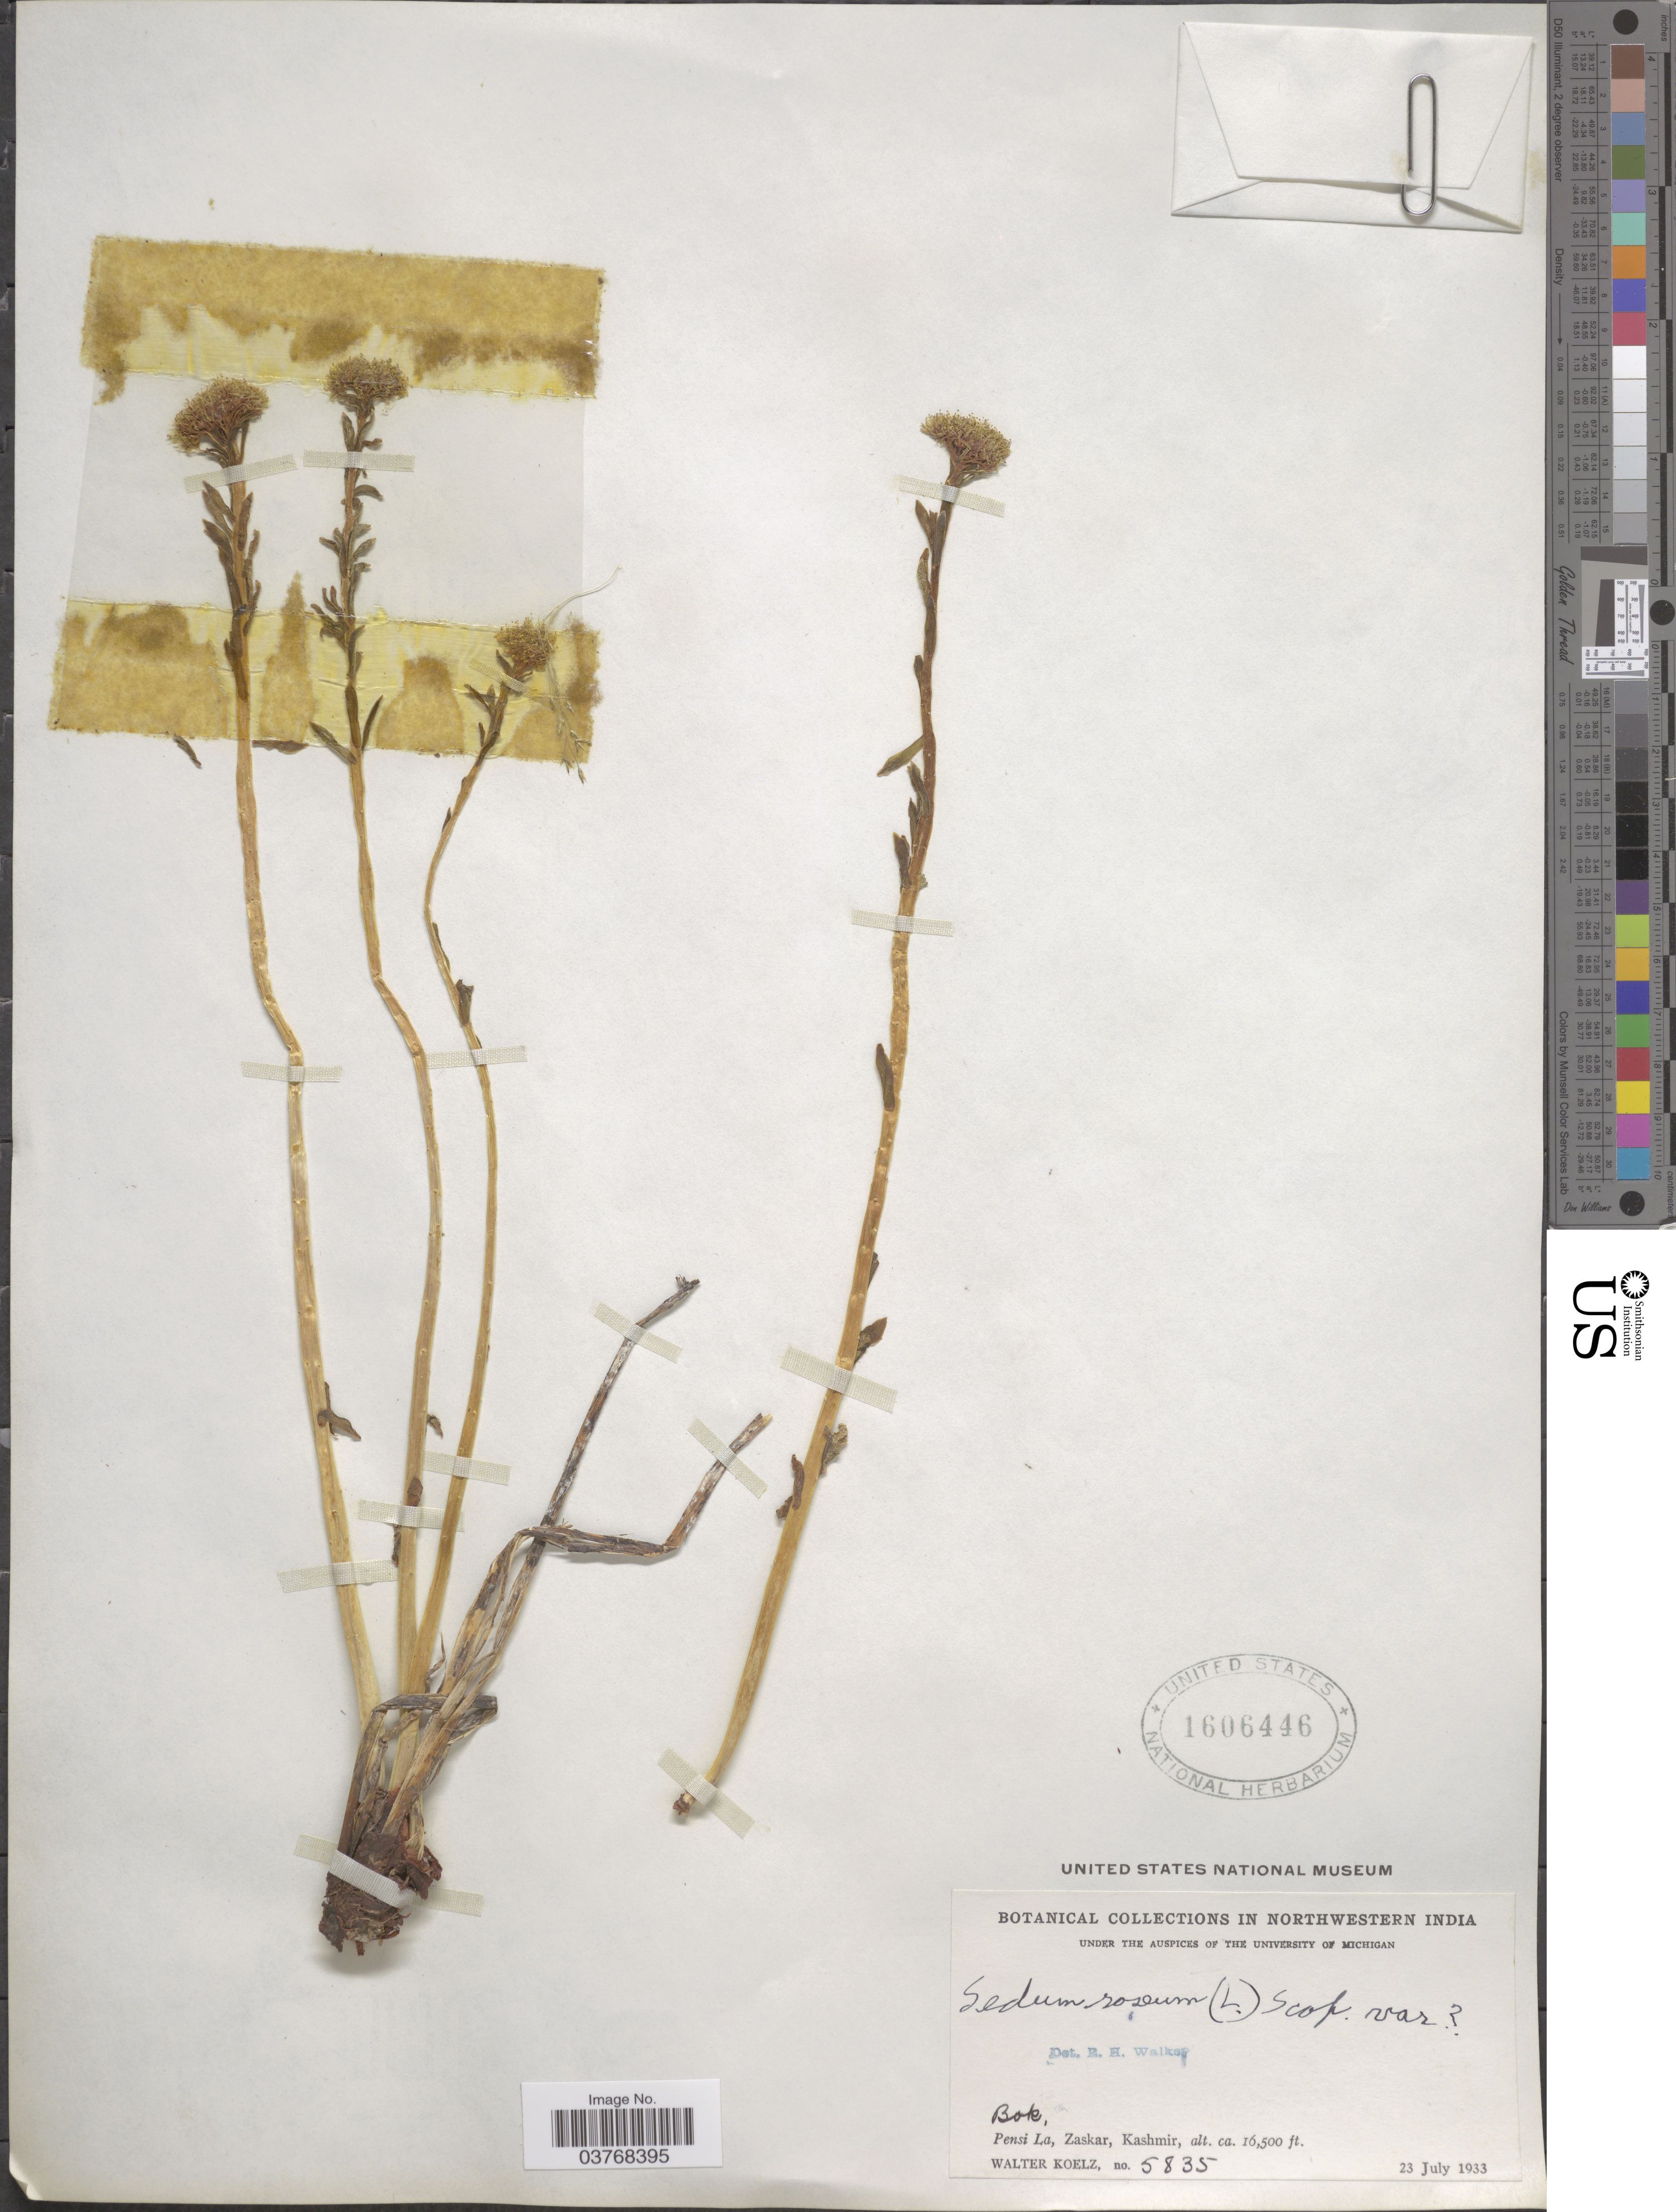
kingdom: Plantae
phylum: Tracheophyta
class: Magnoliopsida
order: Saxifragales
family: Crassulaceae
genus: Rhodiola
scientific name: Rhodiola sp.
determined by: Strong, Mark T., (BOT), Smithsonian Institution - National Museum of Natural History (UNITED STATES)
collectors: W. N. Koelz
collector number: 5835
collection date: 1933-07-23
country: India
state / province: Jammu and Kashmir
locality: Northwestern India. Bok, Pensi La, Zaskar, Kashmir.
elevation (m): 5029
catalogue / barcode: US 1606446